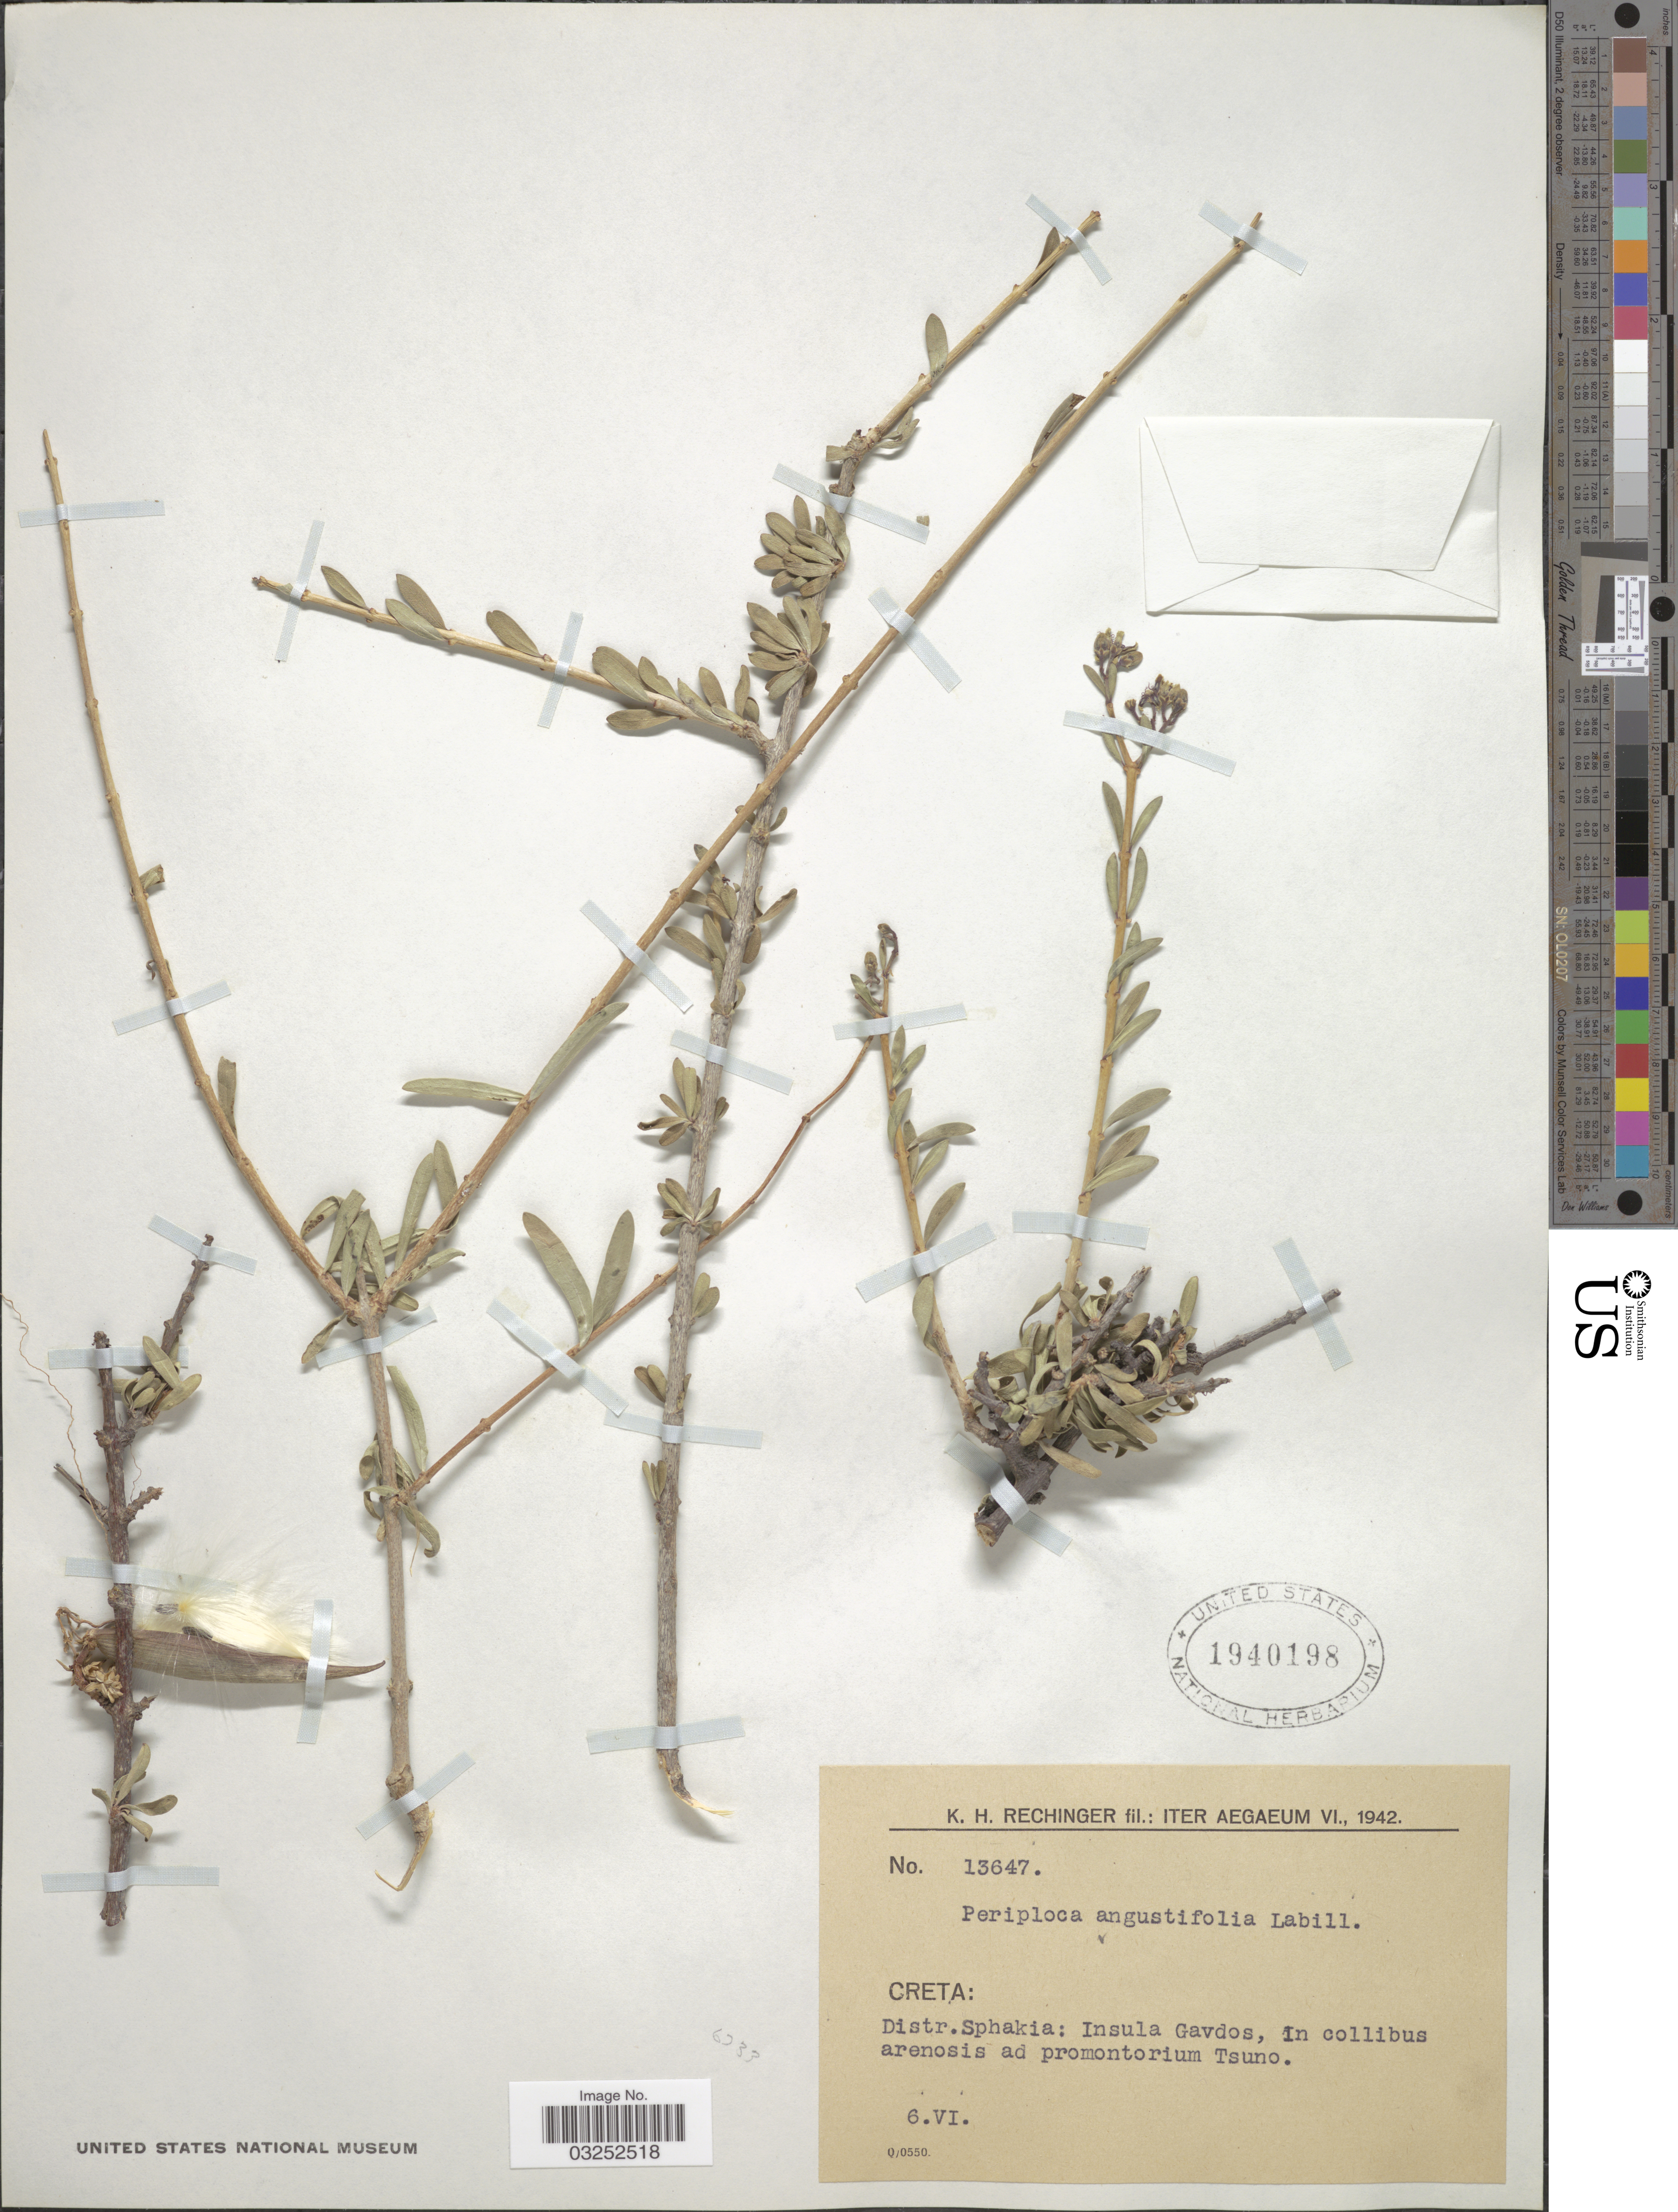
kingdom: Plantae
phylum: Tracheophyta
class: Magnoliopsida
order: Gentianales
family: Apocynaceae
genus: Periploca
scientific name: Periploca angustifolia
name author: Labill.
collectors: K. H. Rechinger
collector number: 13647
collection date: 1942-06-06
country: Greece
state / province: Crete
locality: Iter Aegaeum. Creta: Distr. Sphakia: Insula Gavdos, in collibus arenosis ad promontorium Tsuno.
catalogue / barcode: US 1940198